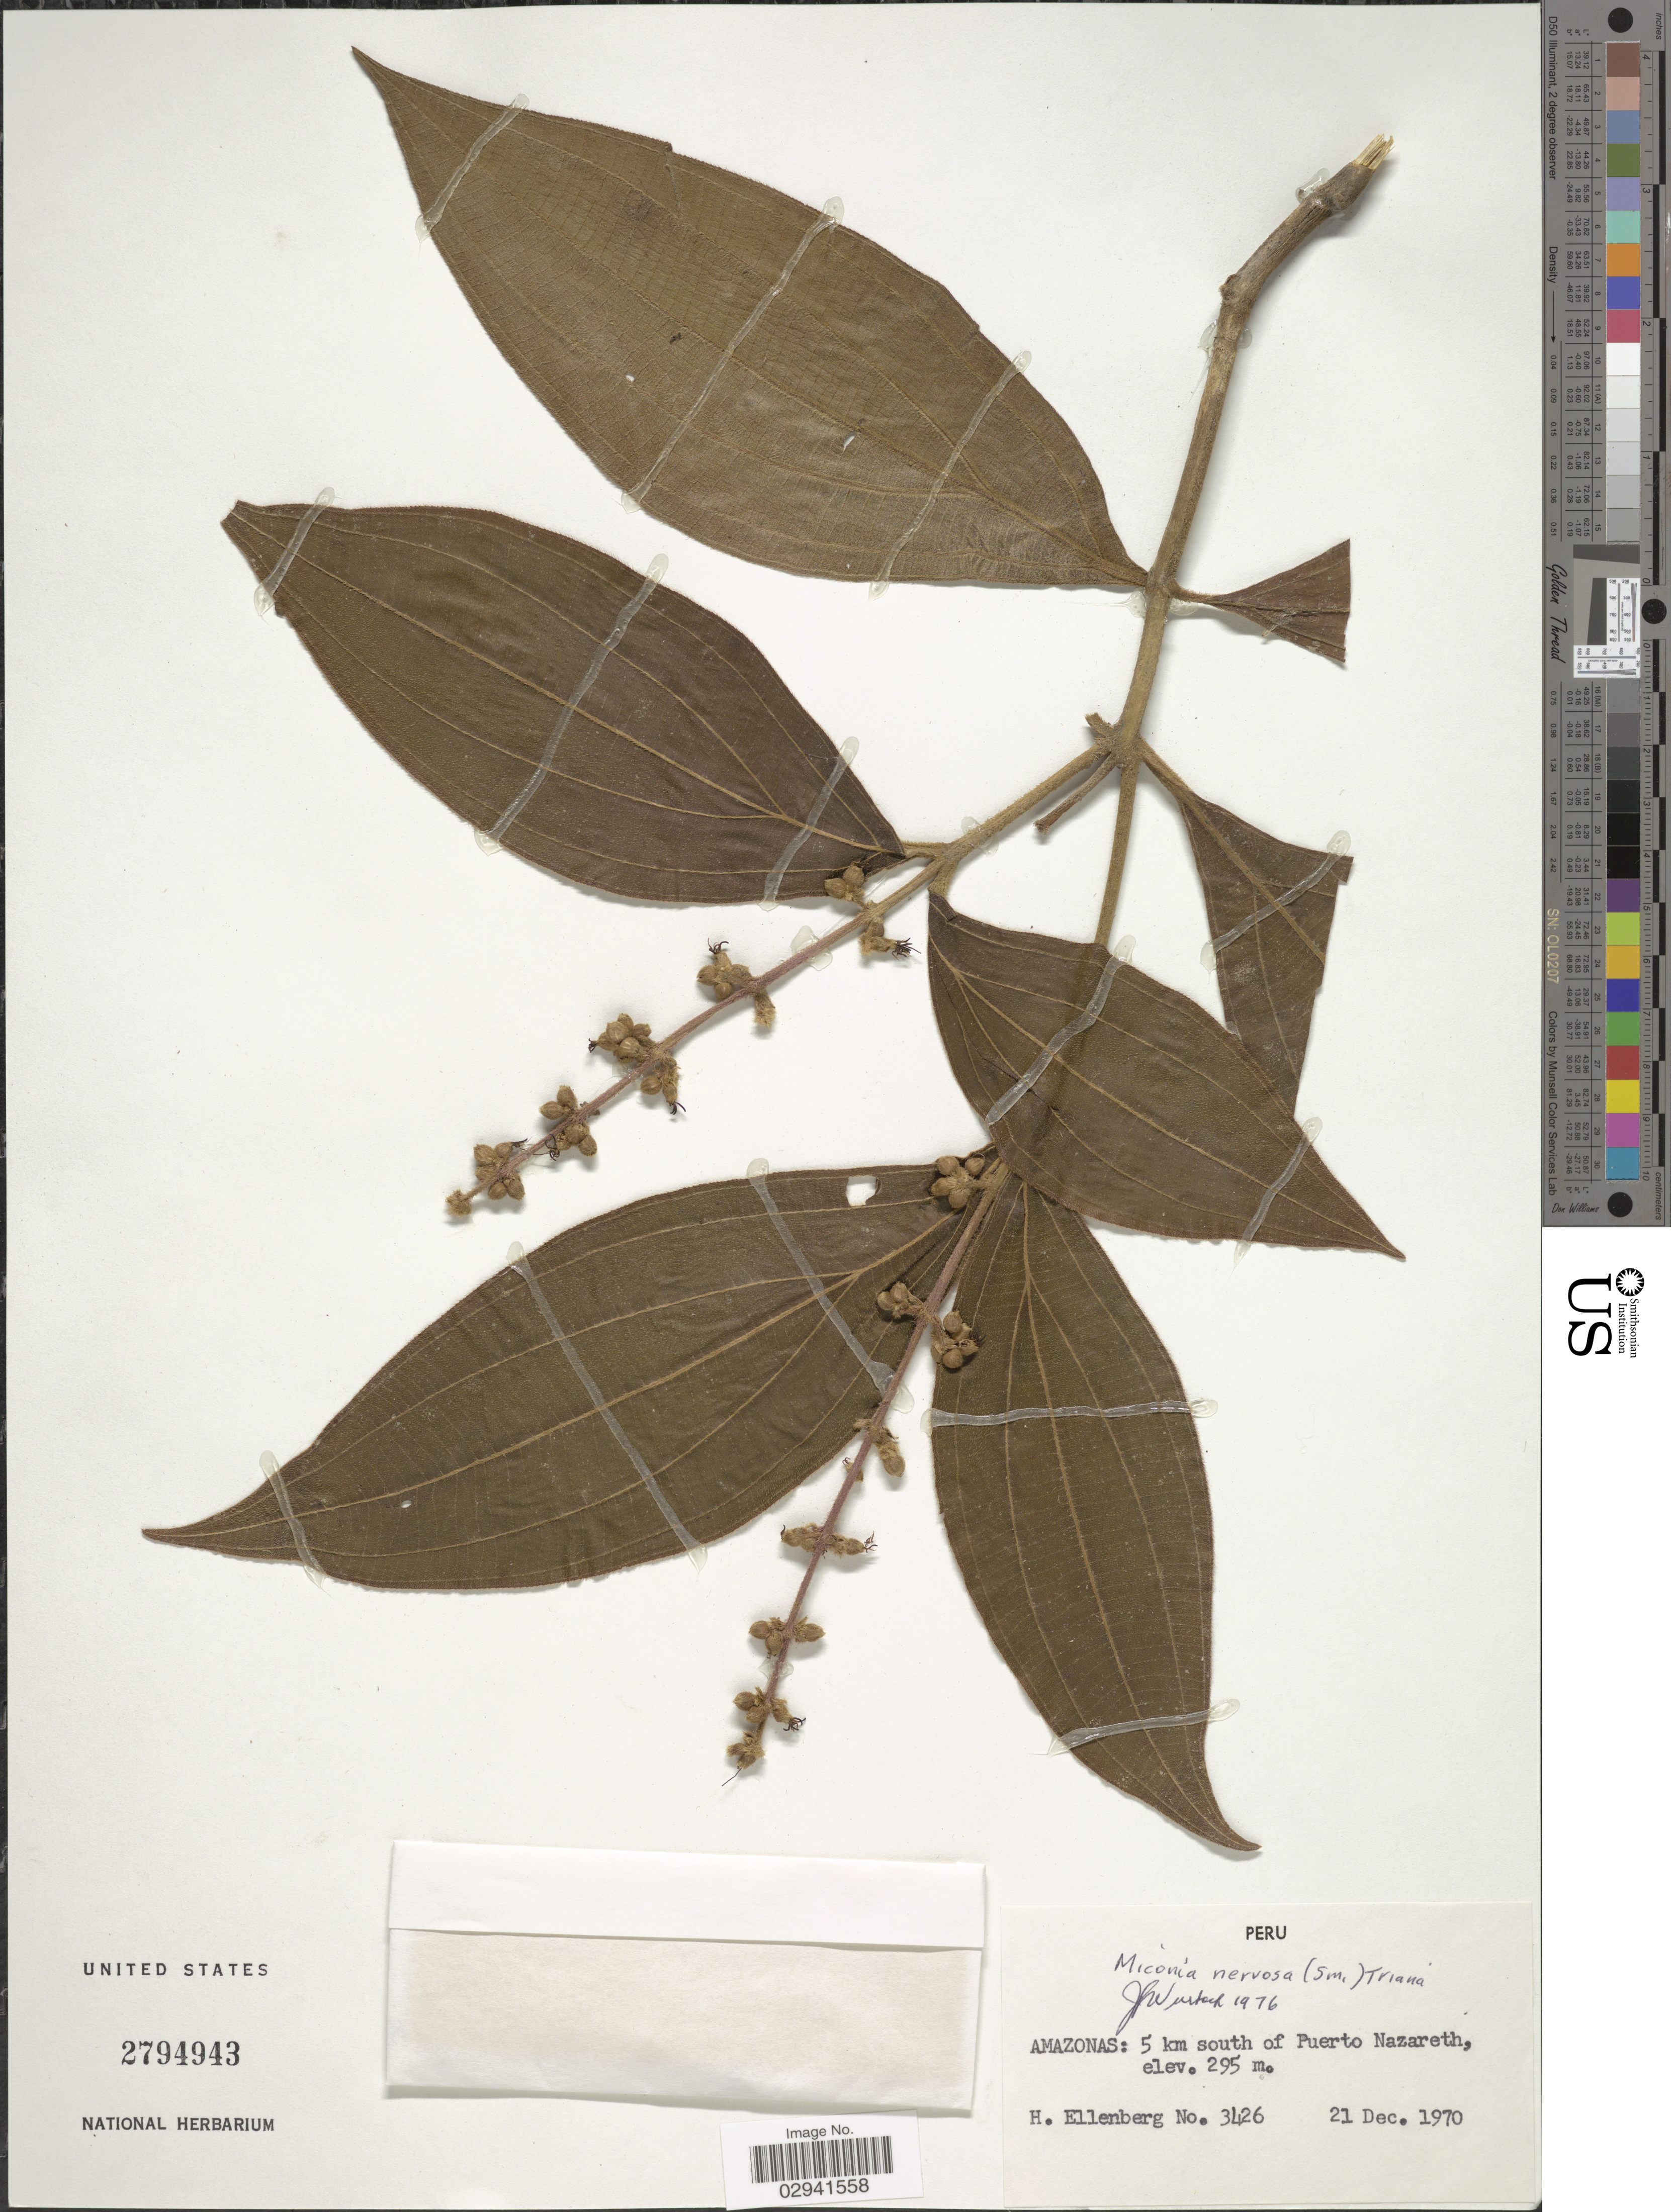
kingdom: Plantae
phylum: Tracheophyta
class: Magnoliopsida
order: Myrtales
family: Melastomataceae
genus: Miconia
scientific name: Miconia nervosa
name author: (Sm.) Triana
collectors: H. Ellenberg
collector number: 3426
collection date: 1970-12-21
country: Peru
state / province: Amazonas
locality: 5 km S of Puerto Nazareth.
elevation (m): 295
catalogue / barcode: US 2794943